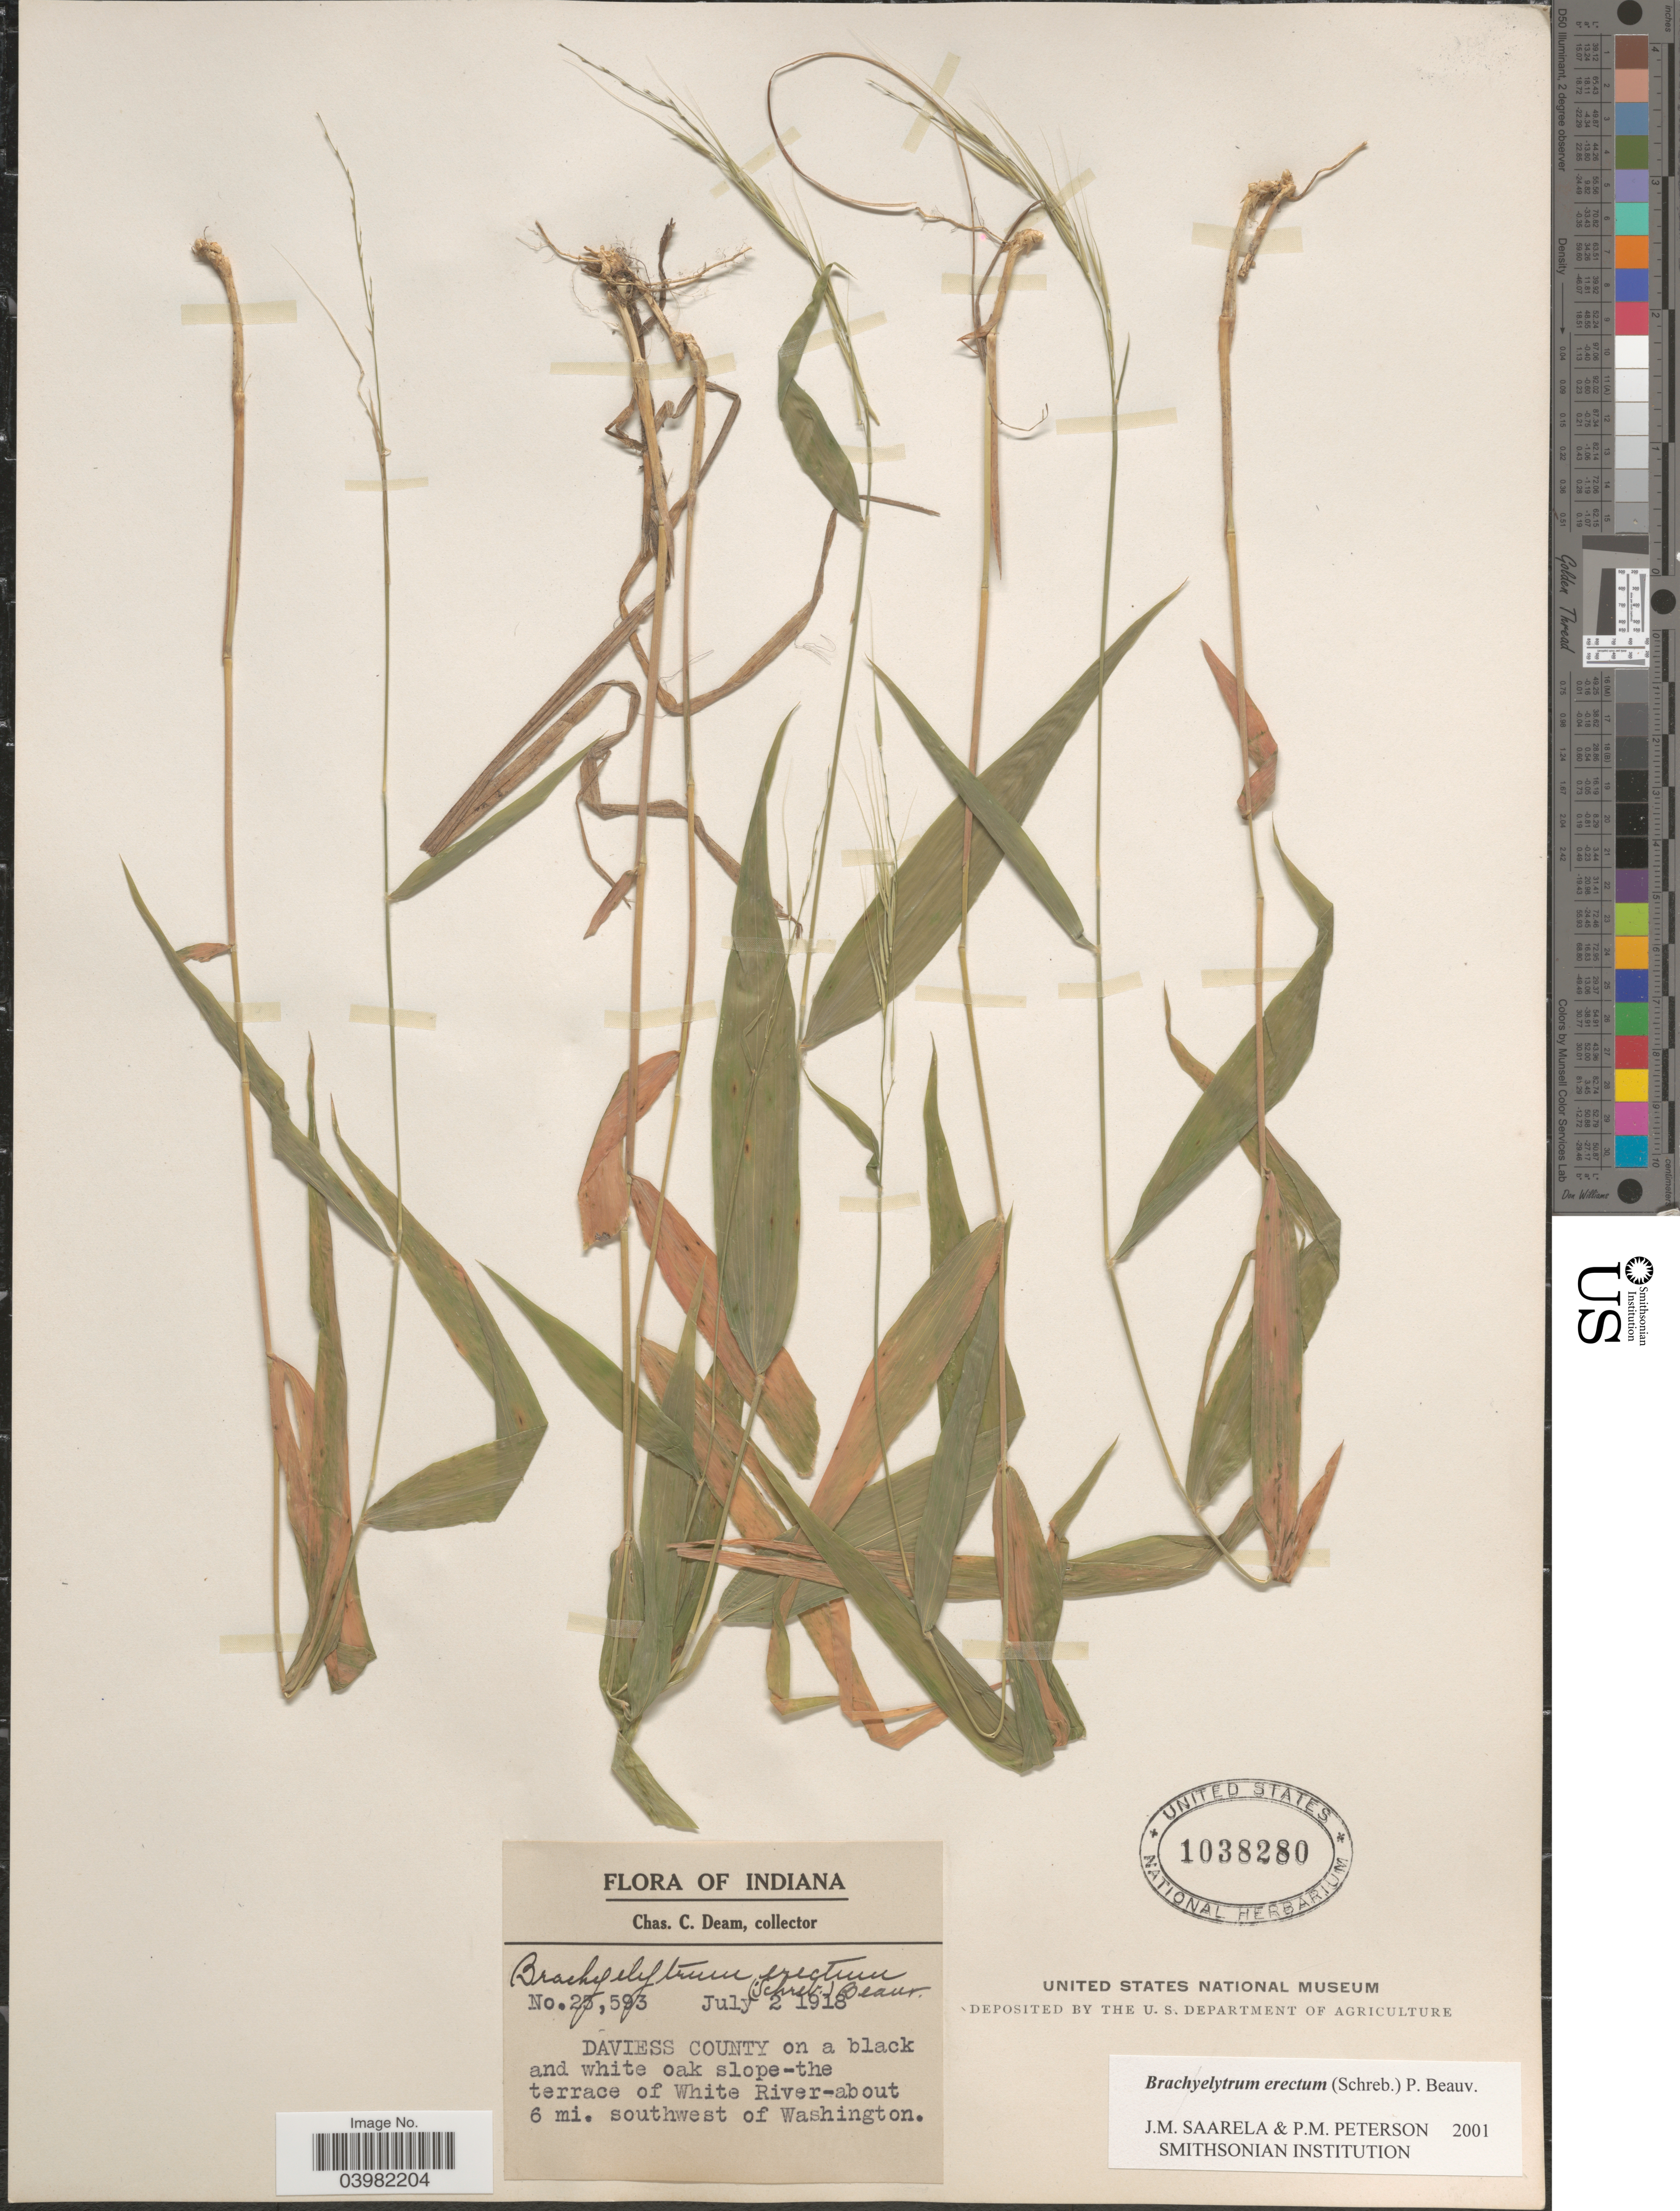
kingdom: Plantae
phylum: Tracheophyta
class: Liliopsida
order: Poales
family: Poaceae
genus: Brachyelytrum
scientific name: Brachyelytrum erectum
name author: (Schreb.) P. Beauv.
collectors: C. C. Deam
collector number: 25593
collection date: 1918-07-02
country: United States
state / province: Indiana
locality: Daviess County on a black and white oak slope-the terrace of White River-about 6 mi. southwest of Washington.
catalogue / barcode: US 1038280